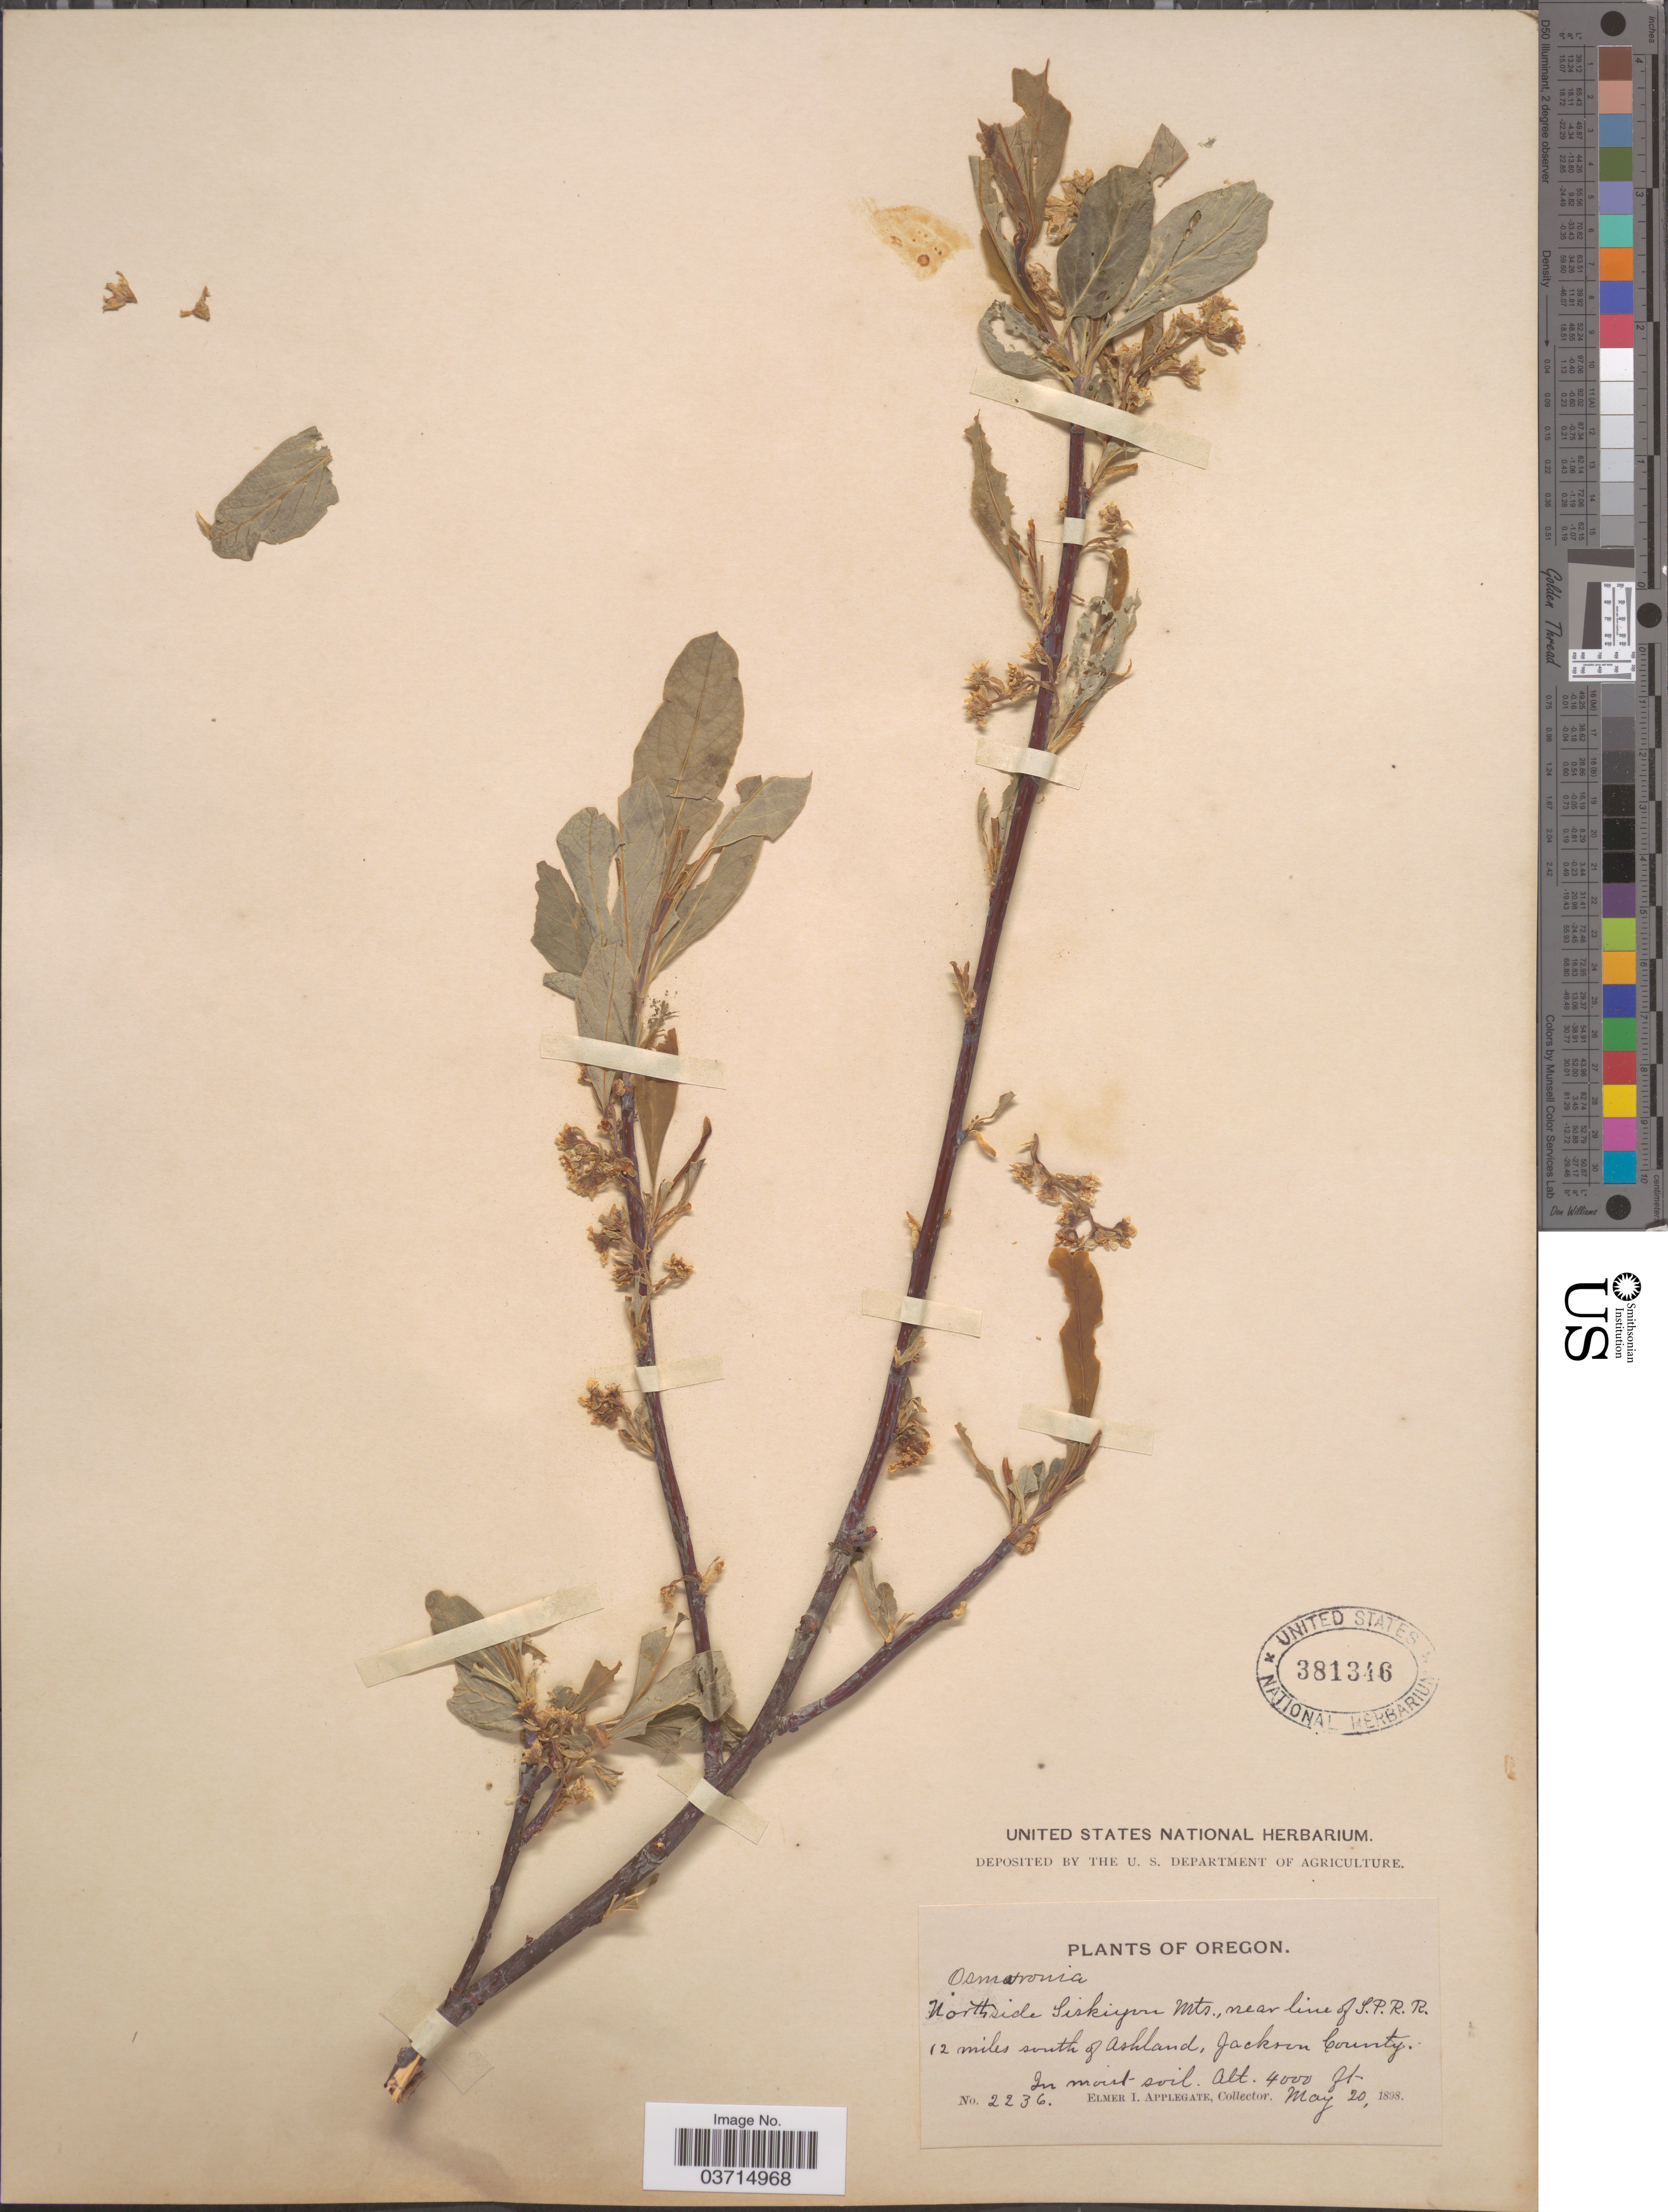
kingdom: Plantae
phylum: Tracheophyta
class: Magnoliopsida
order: Rosales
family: Rosaceae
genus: Oemleria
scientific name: Oemleria cerasiformis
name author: (Torr. & A. Gray ex Hook. & Arn.) J.W. Landon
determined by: Strong, Mark T., (BOT), Smithsonian Institution - National Museum of Natural History (UNITED STATES)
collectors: E. I. Applegate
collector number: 2236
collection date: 1898-05-20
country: United States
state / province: Oregon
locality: Northside Siskiyou Mts., near line of S.P.R.R. 12 miles south of Ashland, Jackson County.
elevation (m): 1219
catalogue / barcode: US 381346